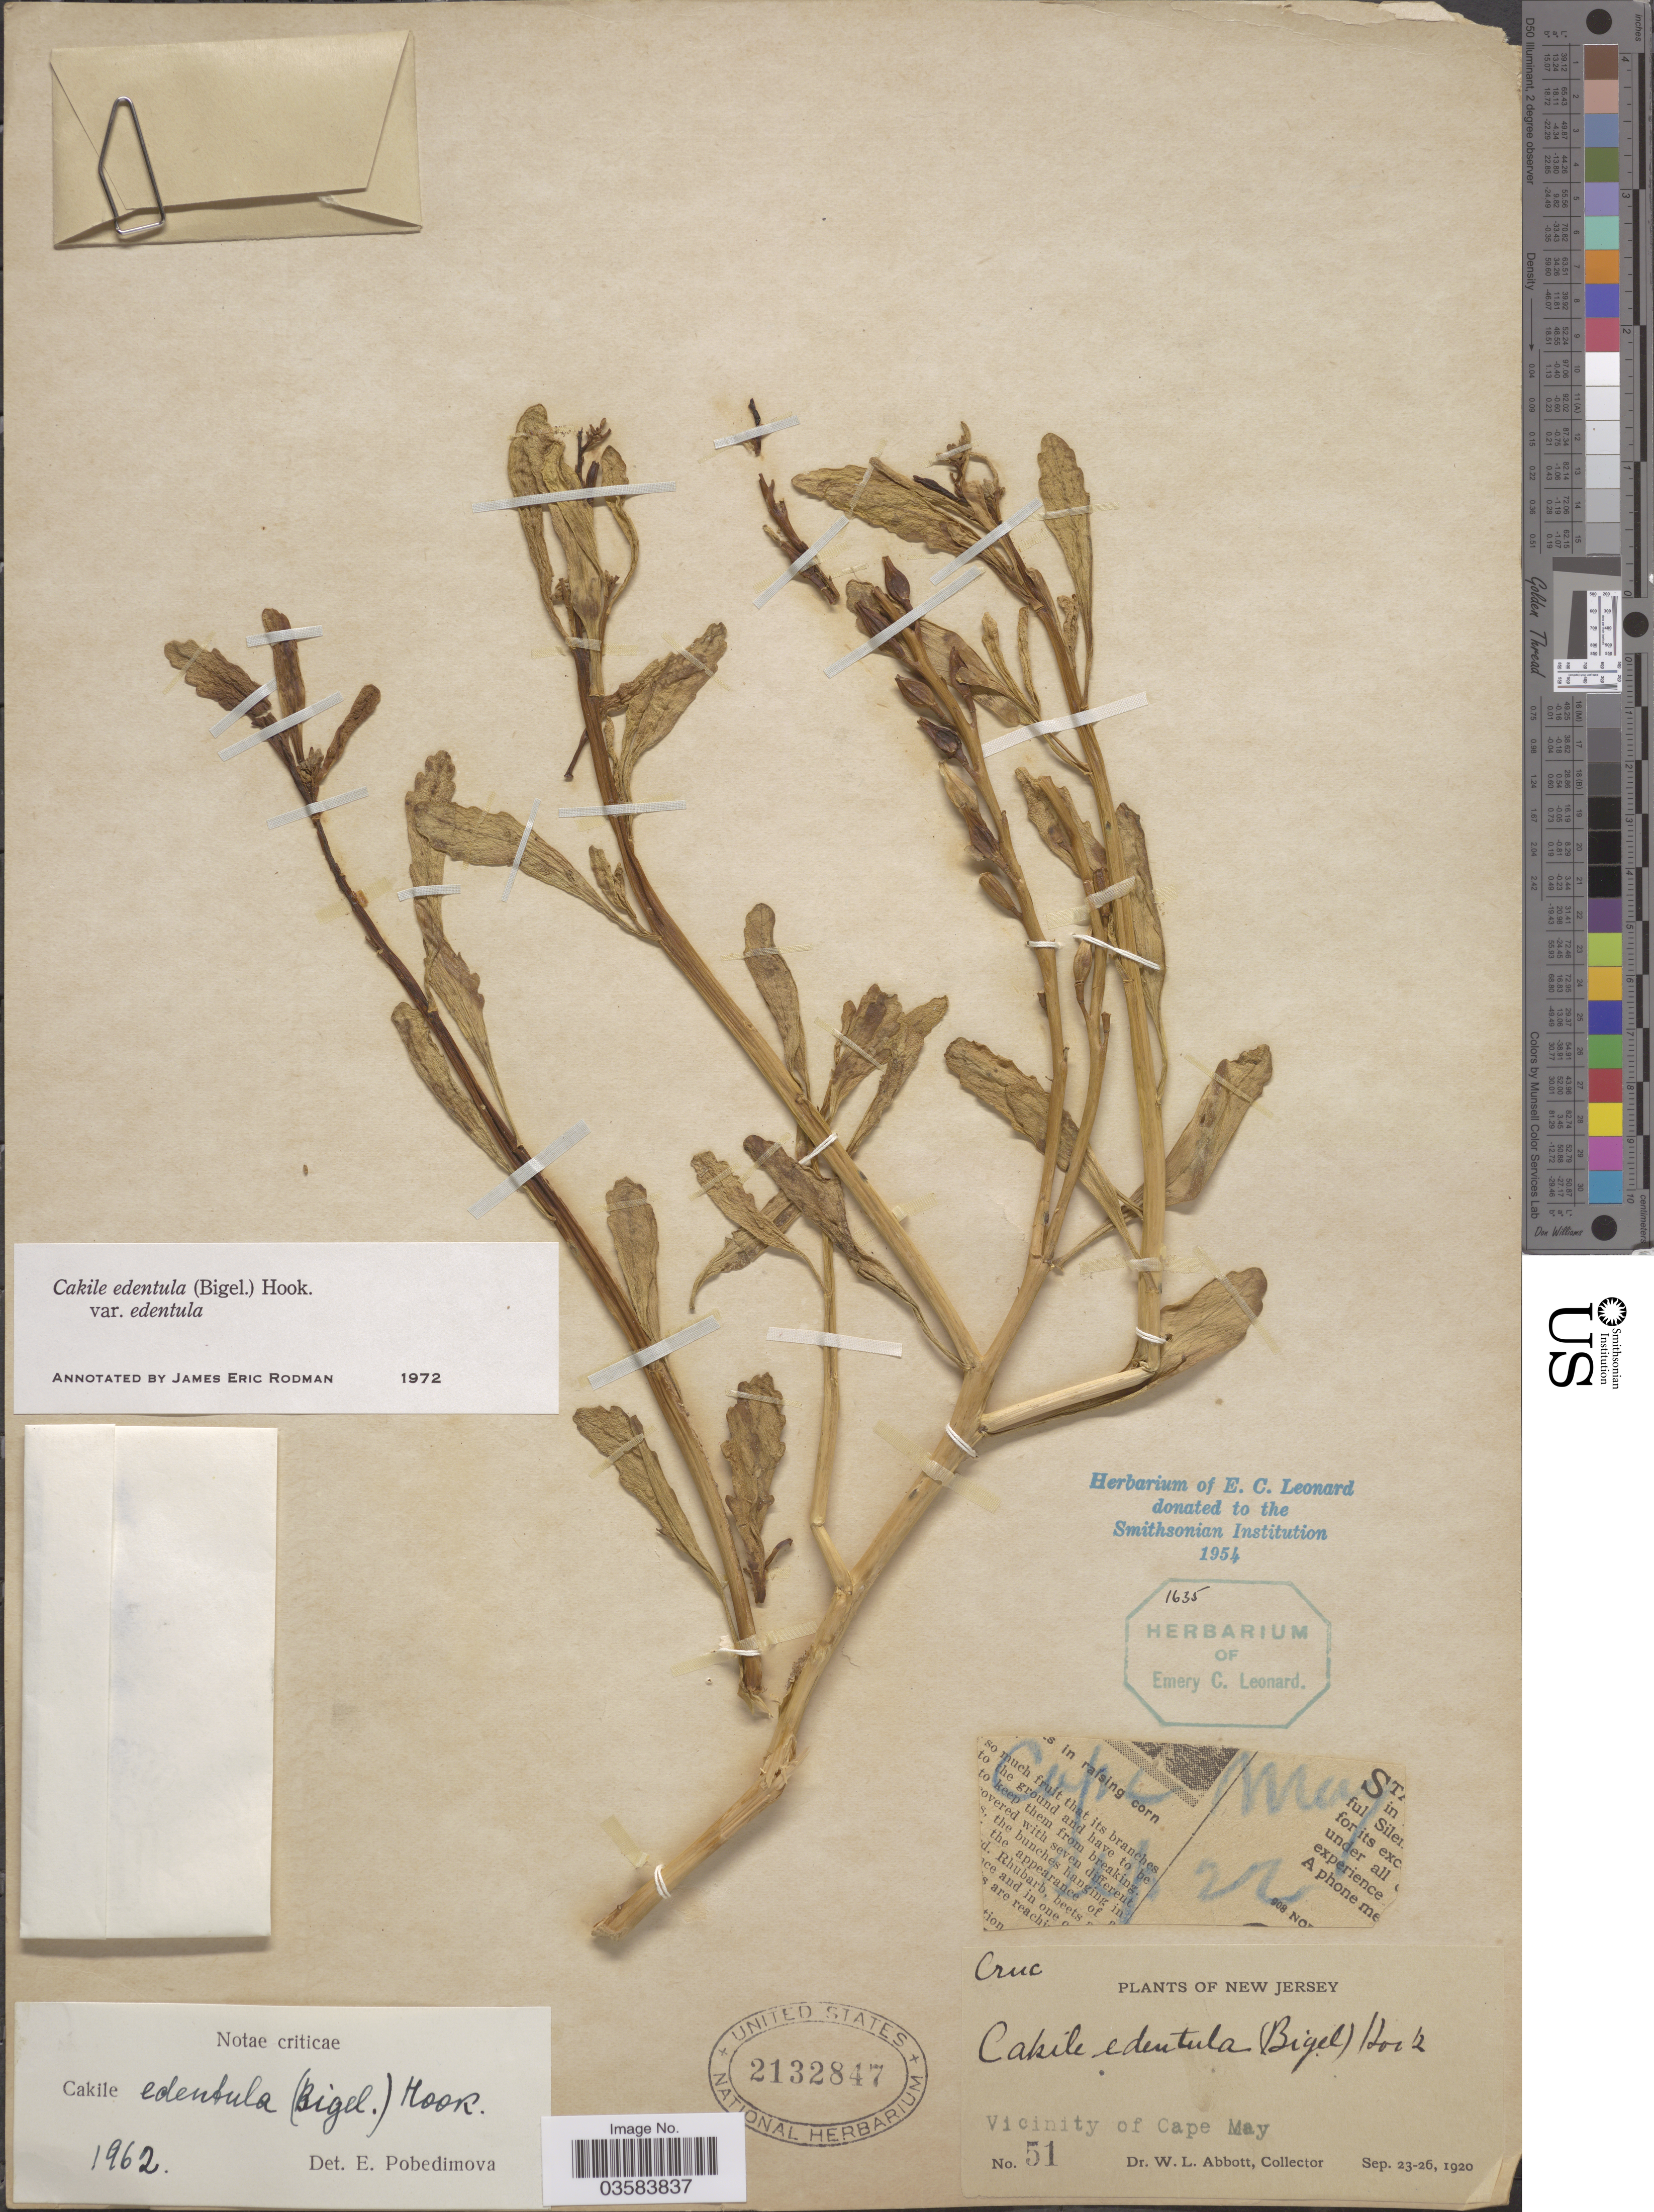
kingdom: Plantae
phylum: Tracheophyta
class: Magnoliopsida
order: Brassicales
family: Brassicaceae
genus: Cakile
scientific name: Cakile edentula var. edentula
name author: (Bigelow) Hook.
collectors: W. L. Abbott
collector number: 51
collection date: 1920-09-23/1920-09-26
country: United States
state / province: New Jersey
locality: Vicinity of Cape May.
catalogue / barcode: US 2132847